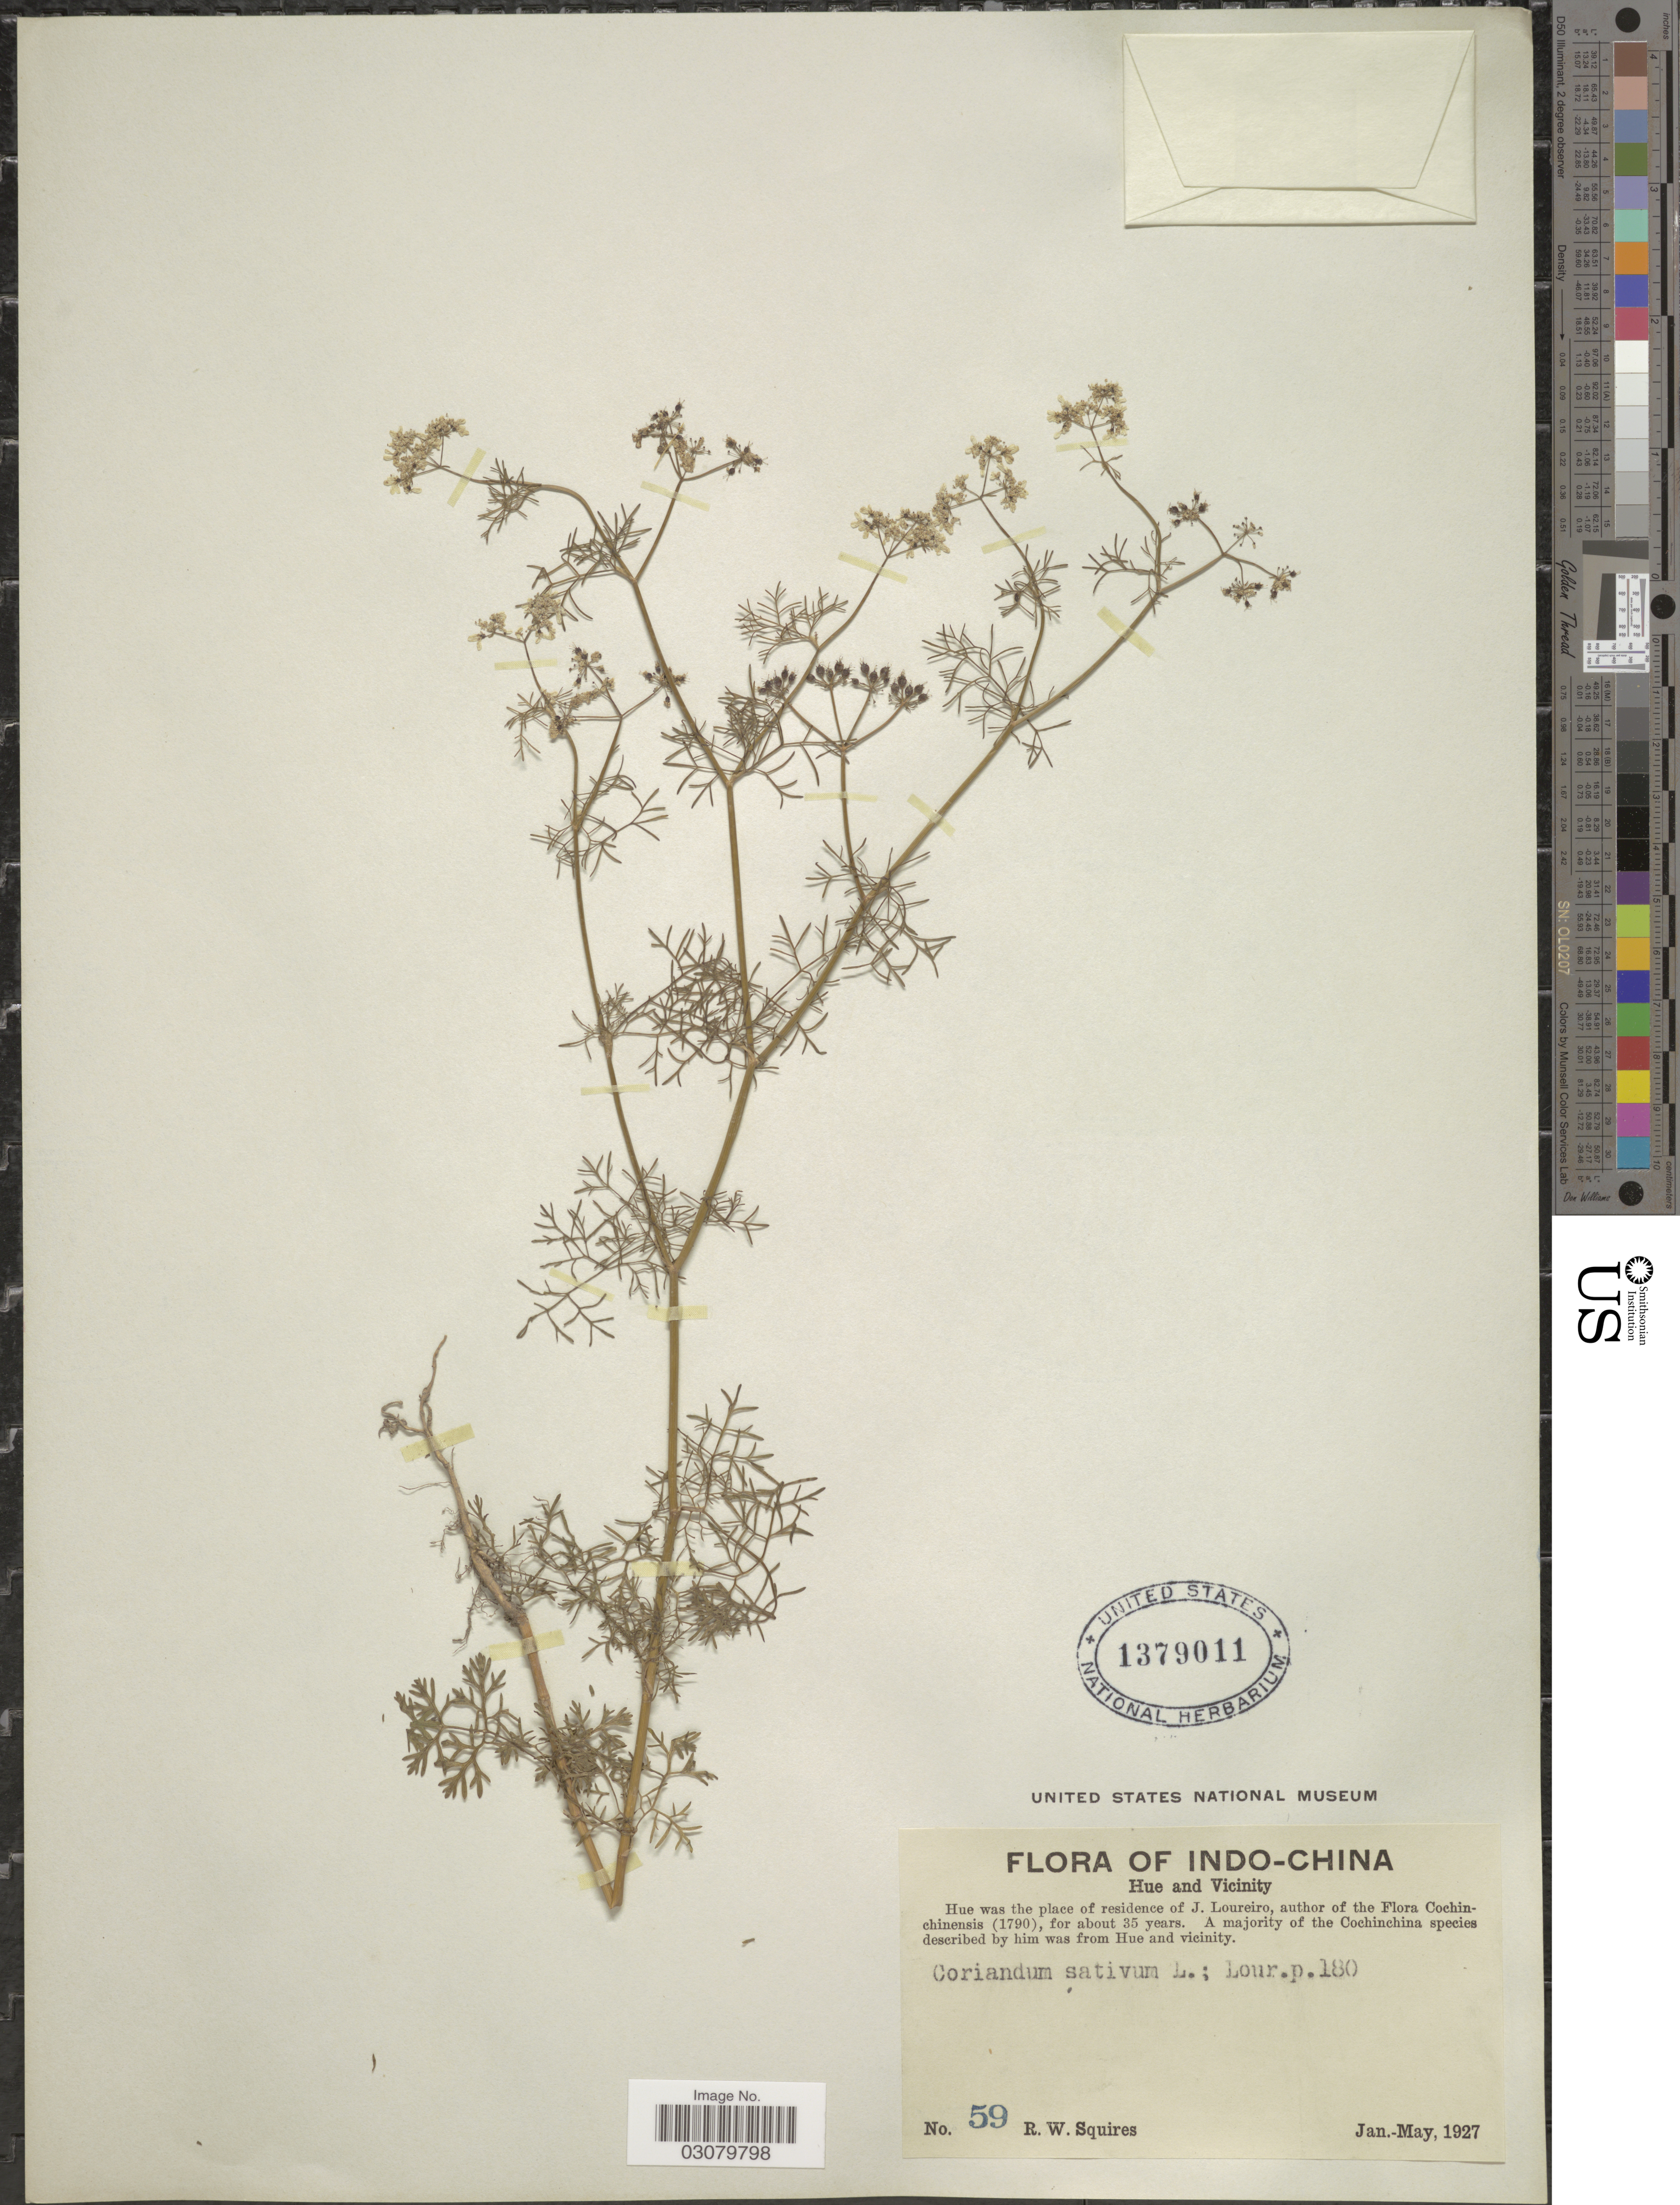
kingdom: Plantae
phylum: Tracheophyta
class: Magnoliopsida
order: Apiales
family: Apiaceae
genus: Coriandrum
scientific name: Coriandrum sativum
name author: L.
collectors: R. Squires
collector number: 59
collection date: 1927-01/1927-05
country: Vietnam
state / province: Thua Thien-Hue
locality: Indo-China. Hue and vicinity.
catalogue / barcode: US 1379011